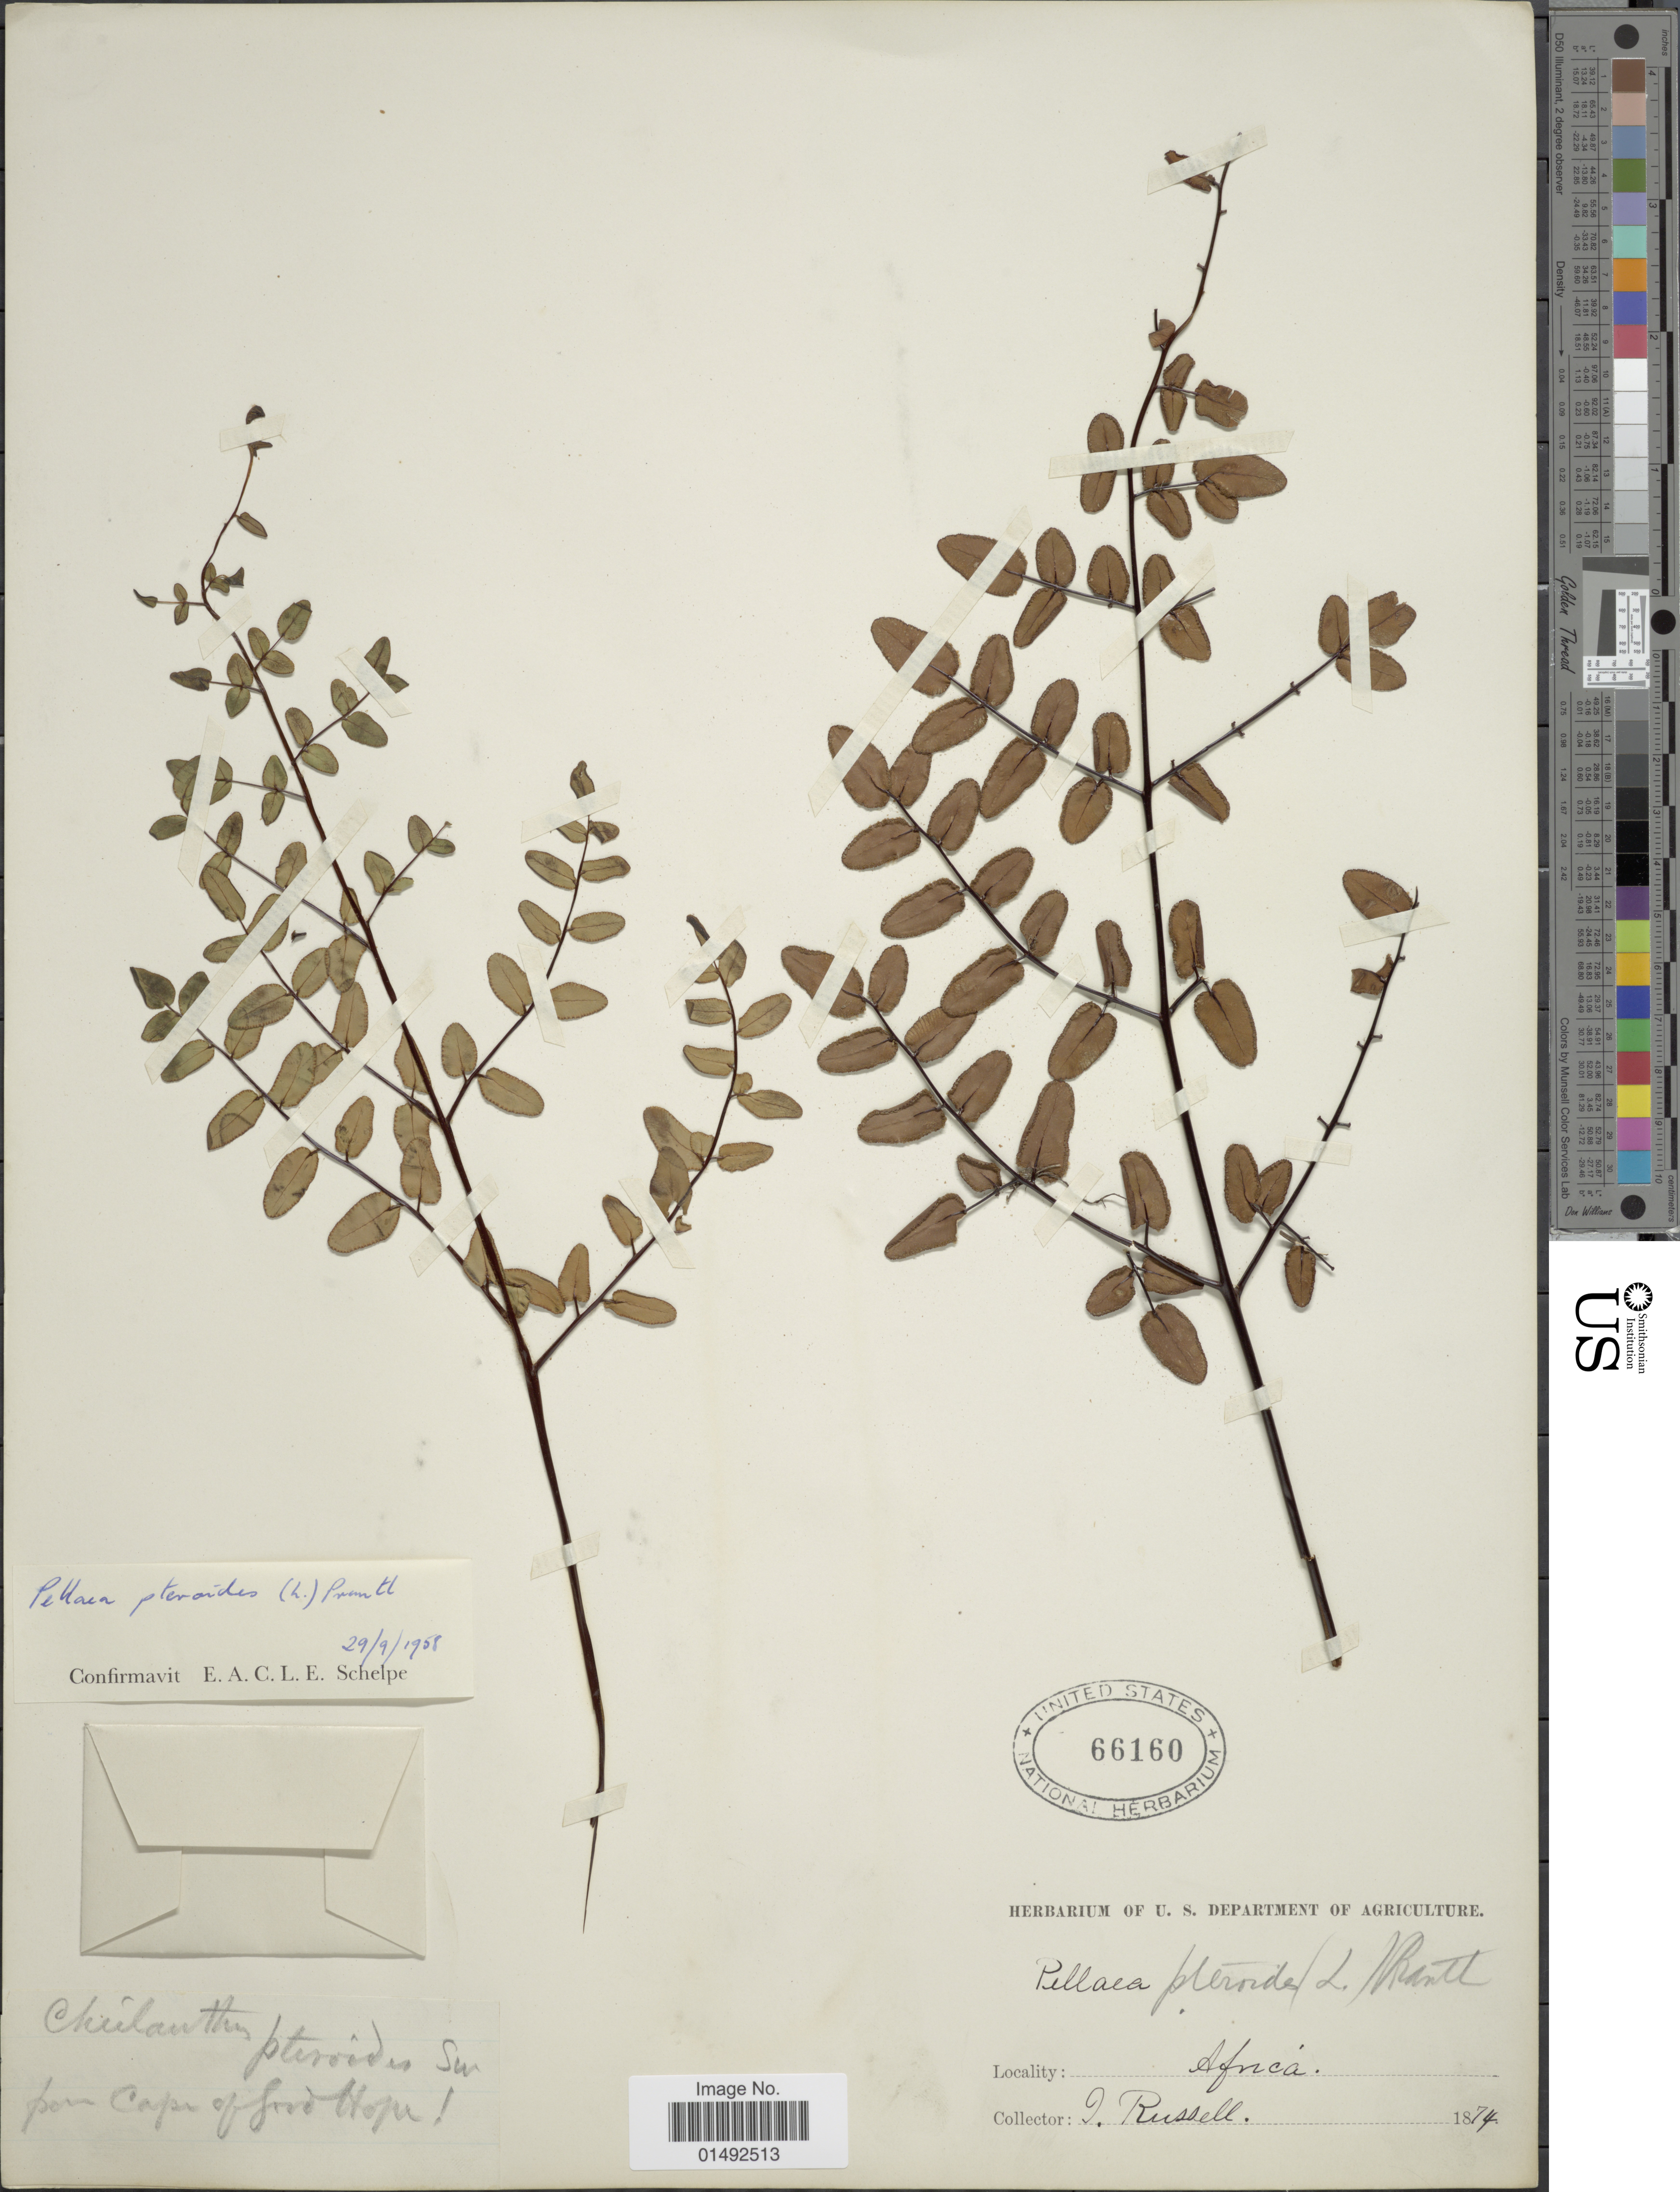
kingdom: Plantae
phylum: Tracheophyta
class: Polypodiopsida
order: Polypodiales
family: Pteridaceae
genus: Pellaea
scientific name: Pellaea pteroides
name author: (L.) Prantl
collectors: J. Russell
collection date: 1874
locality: Africa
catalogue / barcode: US 66160